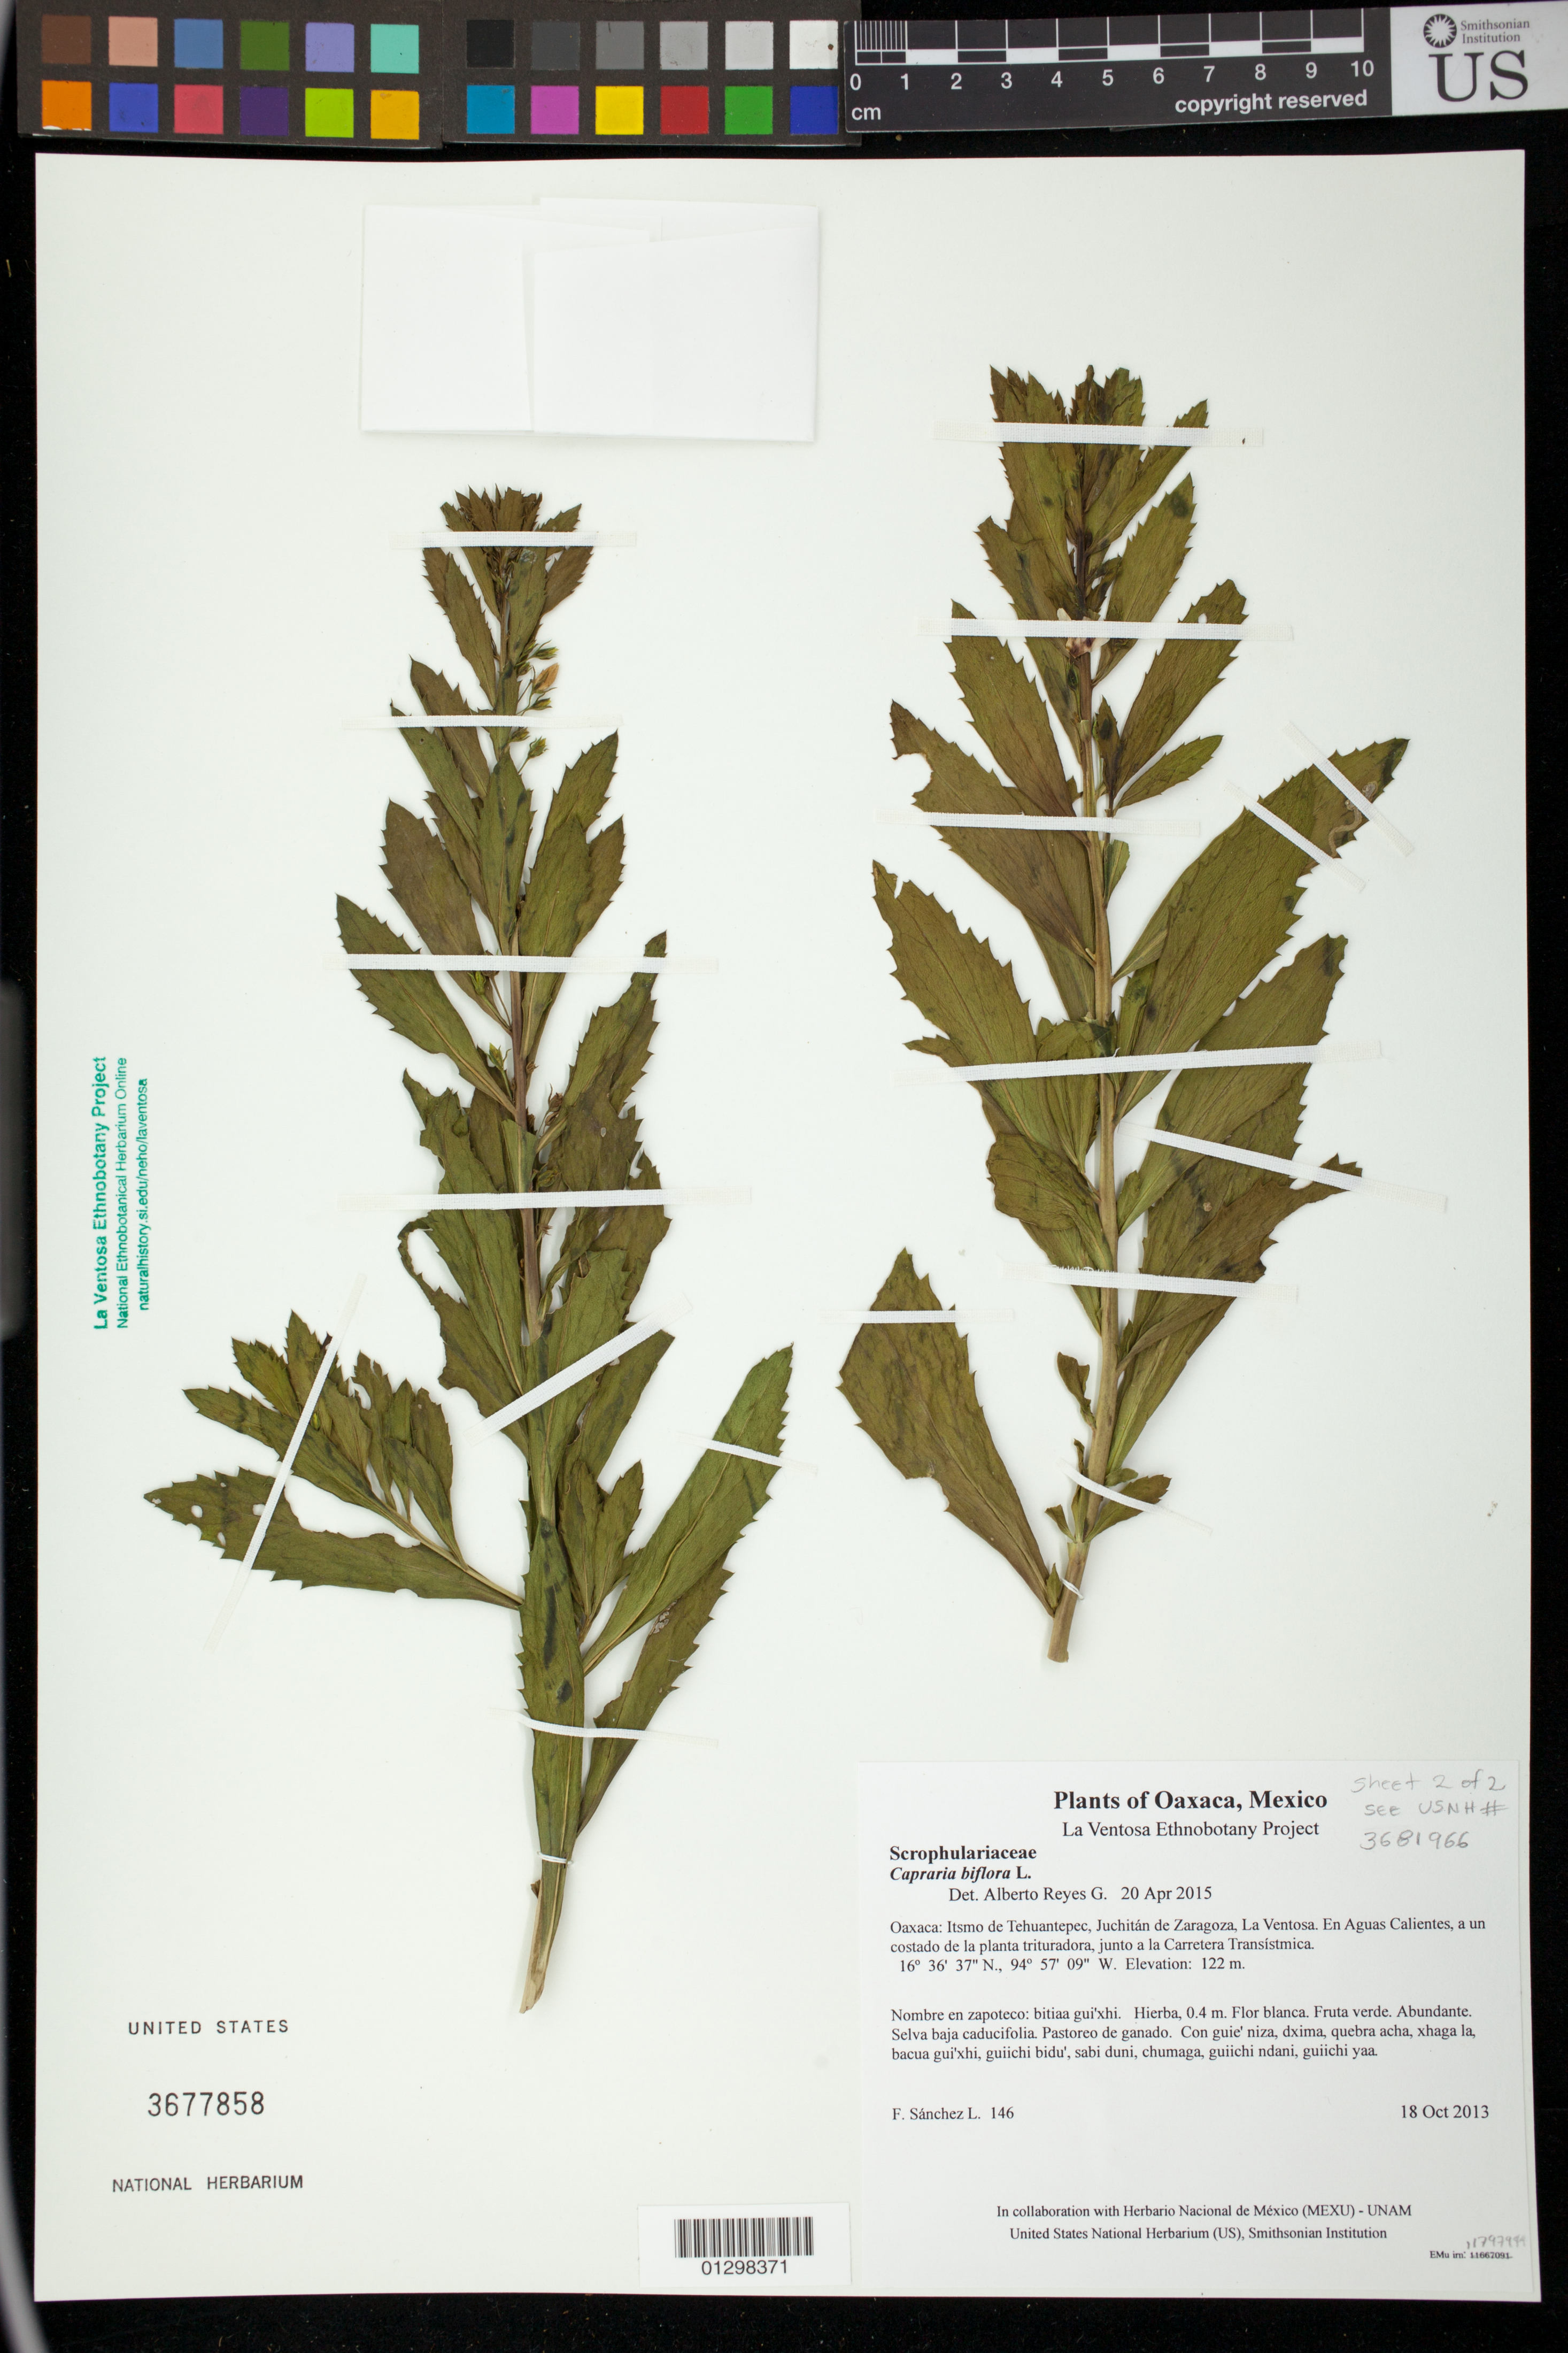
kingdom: Plantae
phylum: Tracheophyta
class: Magnoliopsida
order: Lamiales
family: Scrophulariaceae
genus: Capraria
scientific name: Capraria biflora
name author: L.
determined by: Reyes García, A.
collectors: F. Sánchez L.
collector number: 146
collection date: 2013-10-18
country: Mexico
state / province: Oaxaca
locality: Itsmo de Tehuantepec, Juchitán de Zaragoza, La Ventosa. En Aguas Calientes, a un costado de la planta trituradora, junto a la Carretera Transístmica.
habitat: Selva baja caducifolia. Pastoreo de ganado.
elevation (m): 122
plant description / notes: JEBOT, MEXU, SERO, US; Guixi bandaga. 0.4 m. Guie' naquichi'. Cuaananaxhi naga'. Stale.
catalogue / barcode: US 3677858